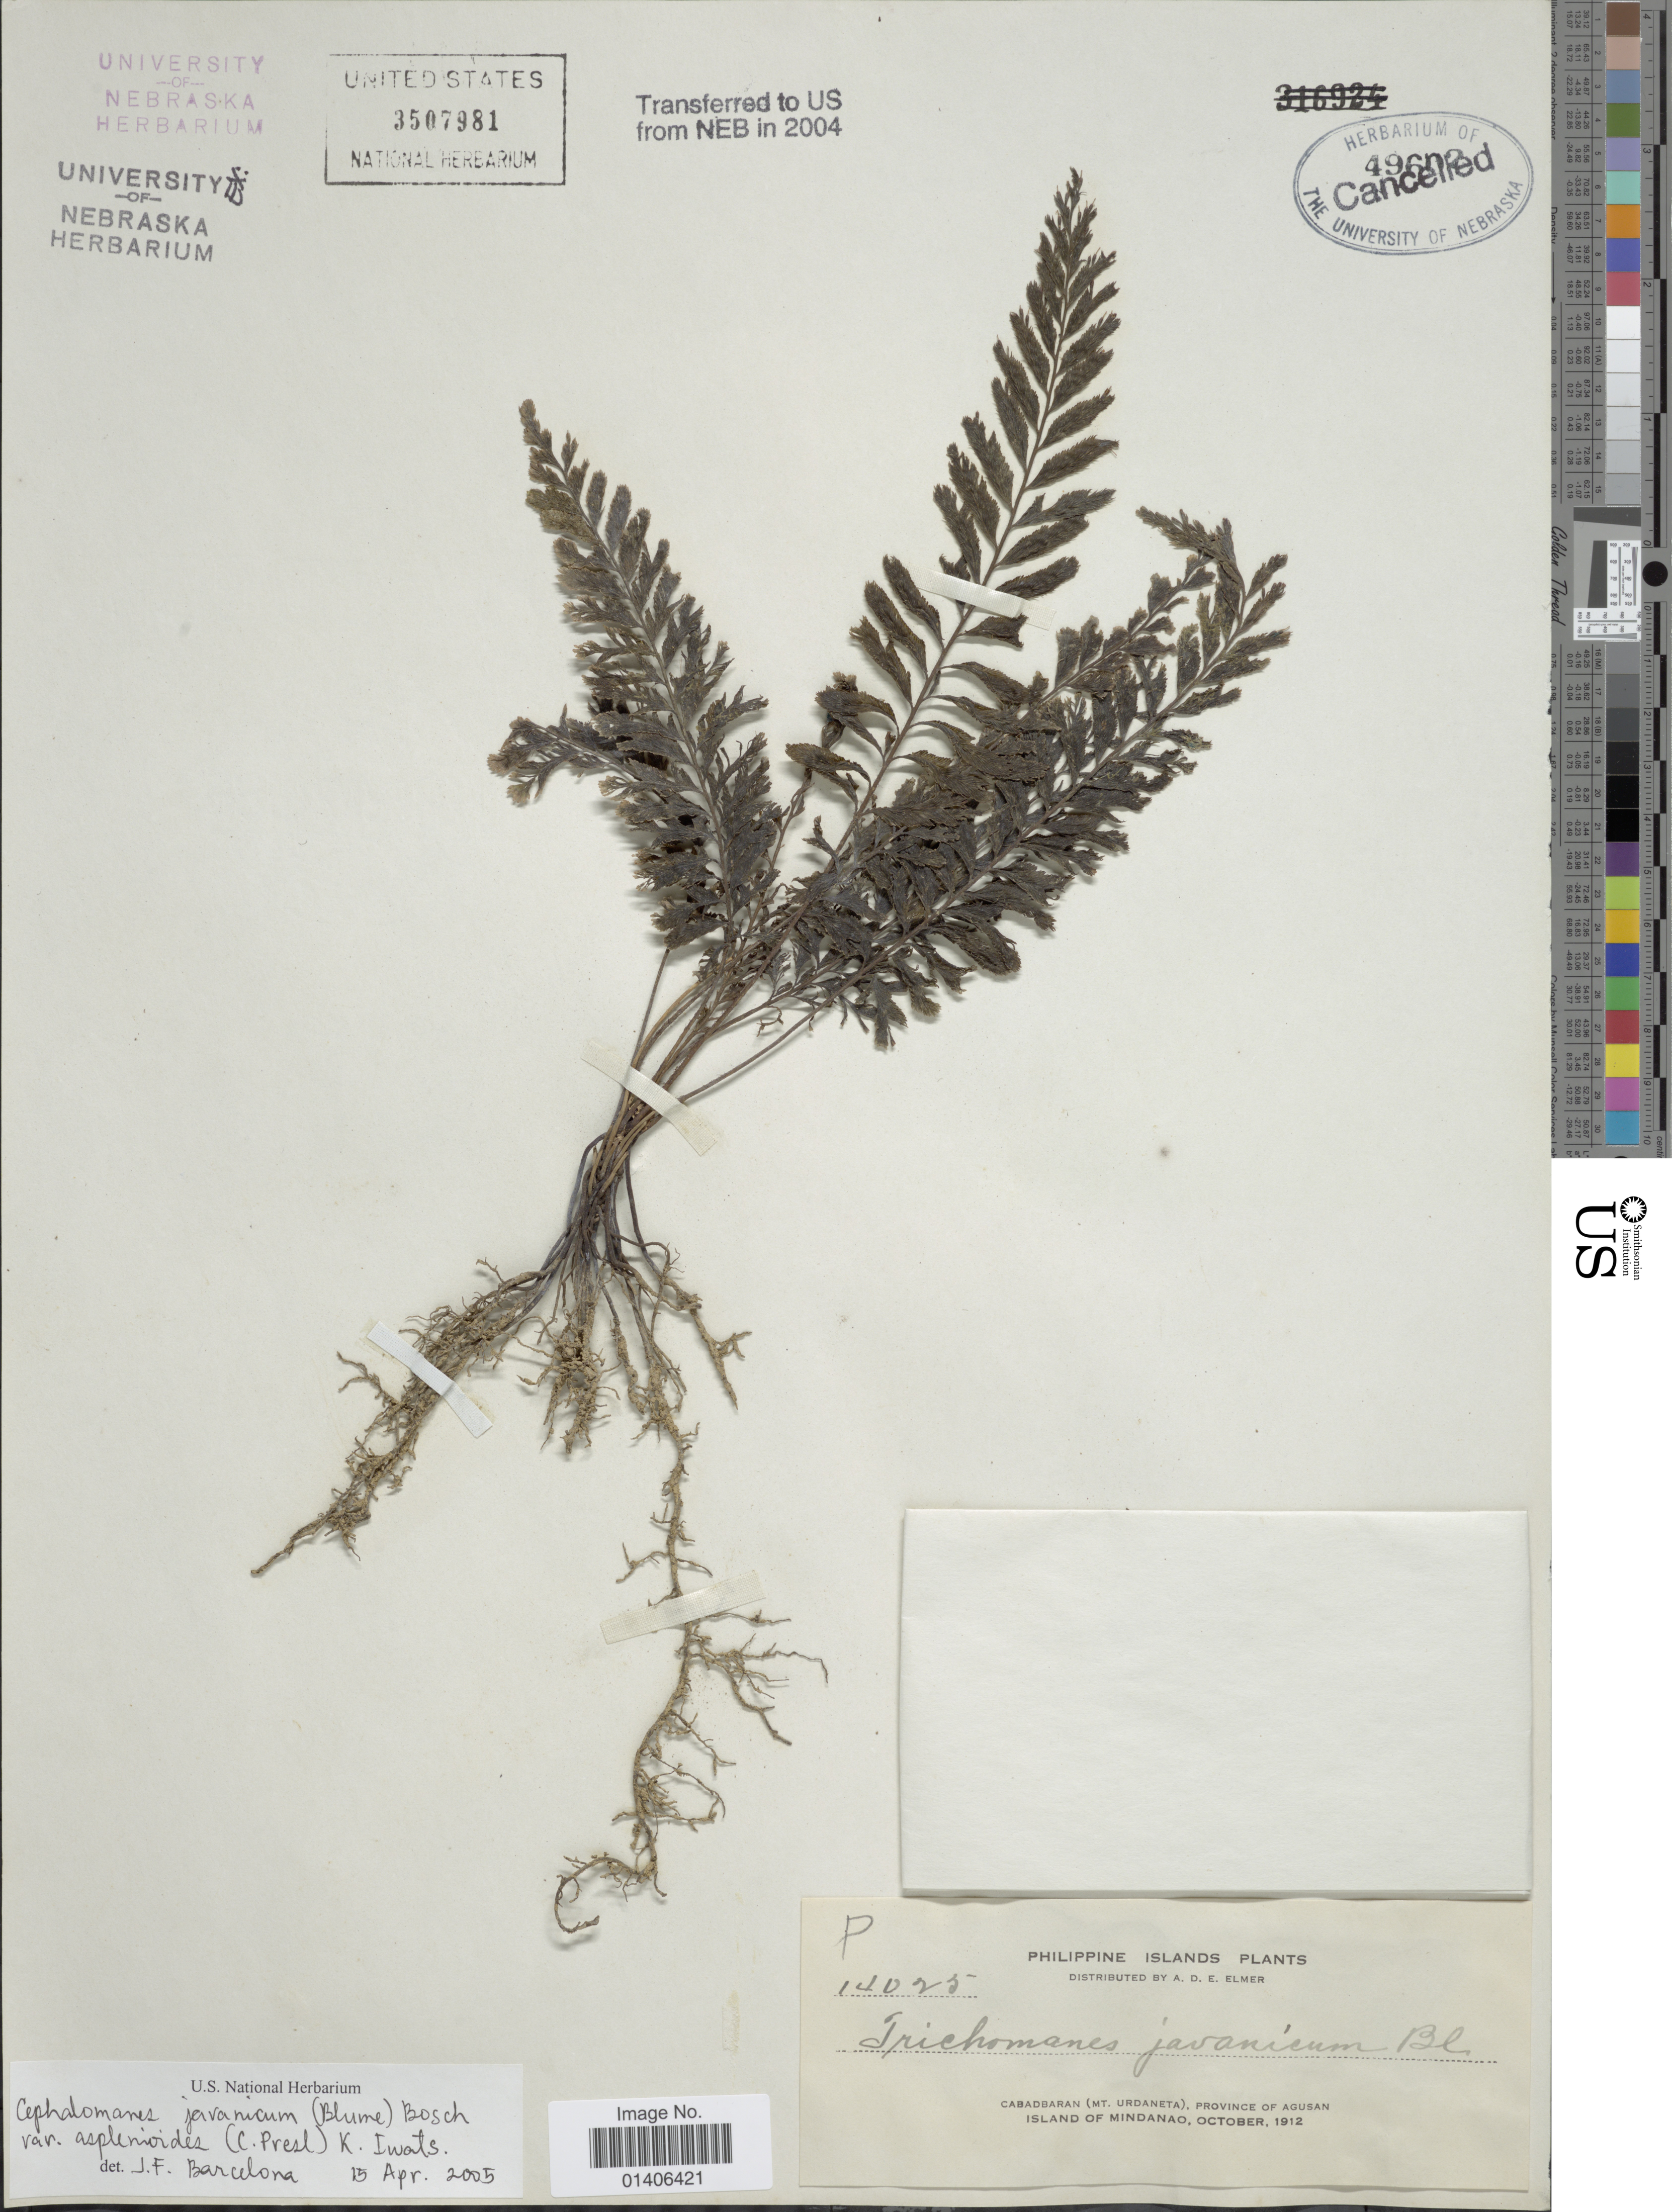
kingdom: Plantae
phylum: Tracheophyta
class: Polypodiopsida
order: Hymenophyllales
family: Hymenophyllaceae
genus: Cephalomanes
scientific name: Cephalomanes javanicum var. asplenoides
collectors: A. D. E. Elmer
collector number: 14025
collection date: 1912-10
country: Philippines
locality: Cabadbaran (Mt Urdaneta), Province of Agusan Island of Mindanao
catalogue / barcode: US 3507981